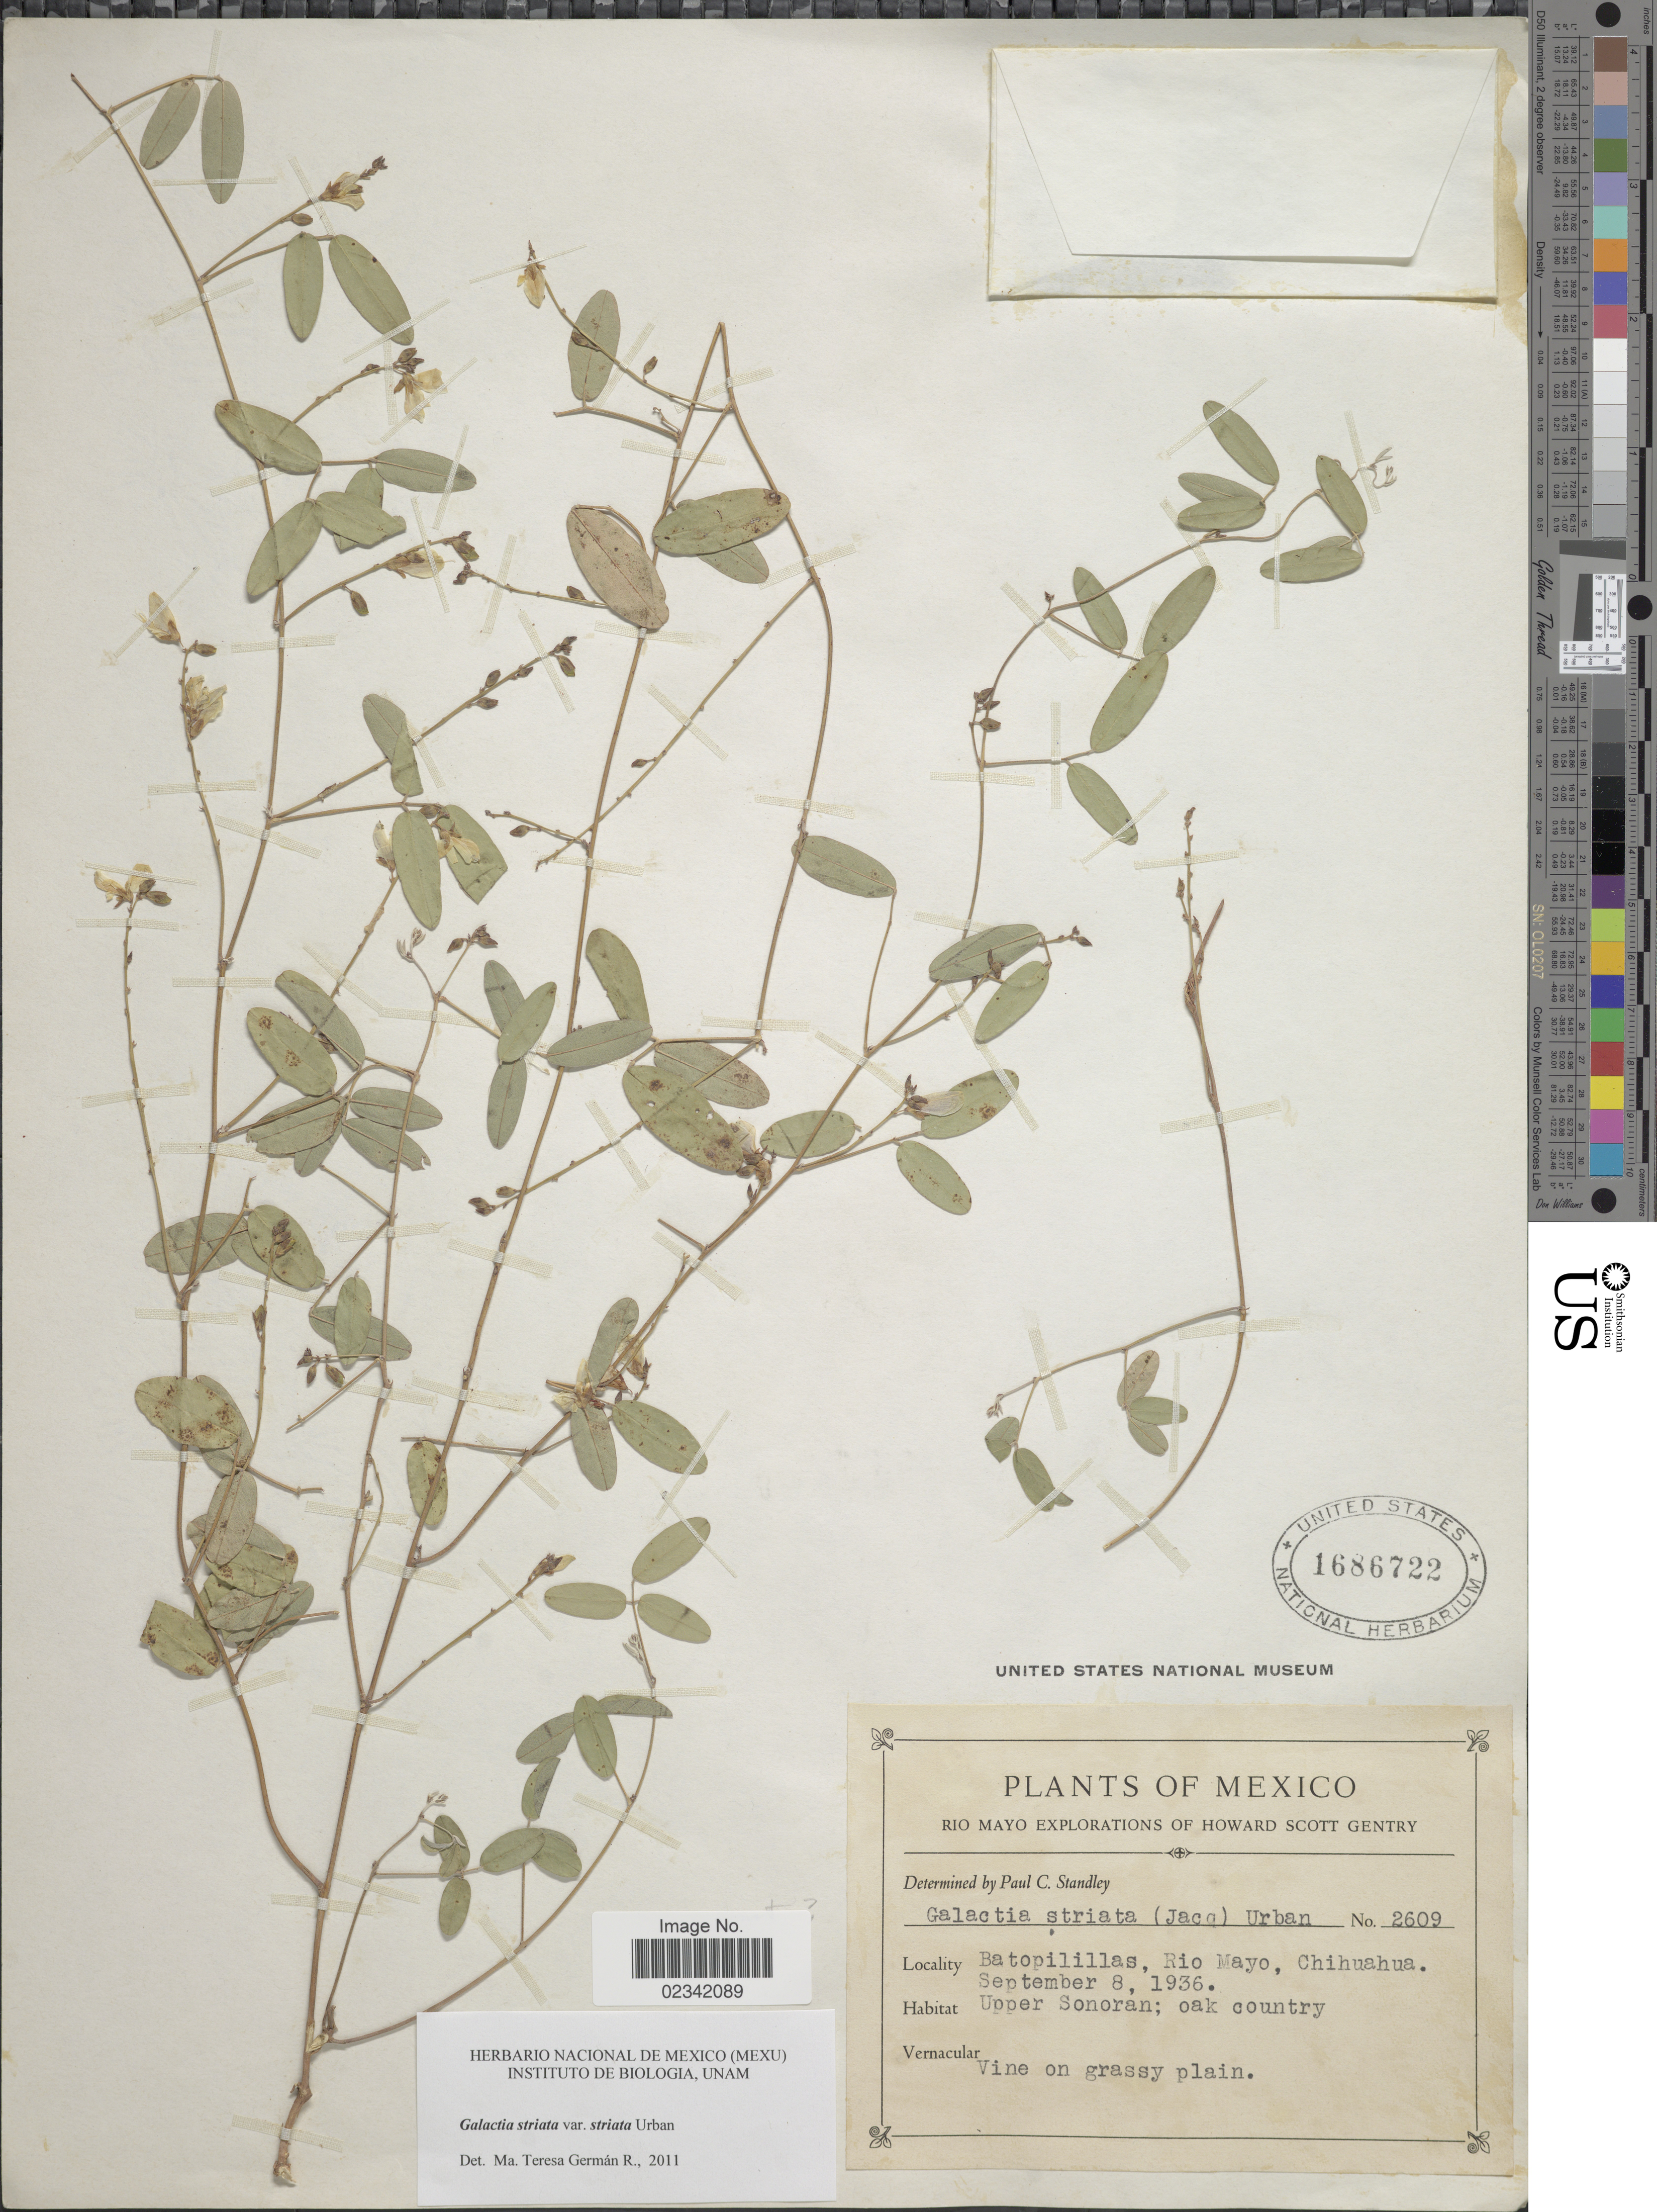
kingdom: Plantae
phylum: Tracheophyta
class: Magnoliopsida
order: Fabales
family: Fabaceae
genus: Galactia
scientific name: Galactia striata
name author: (Jacq.) Urb.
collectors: H. S. Gentry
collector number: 2609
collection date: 1936-09-08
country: Mexico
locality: Rio Mayo, Batopilillas, Rio Mayo, Chihuahua, Upper Sonoran, oak country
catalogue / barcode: US 1686722